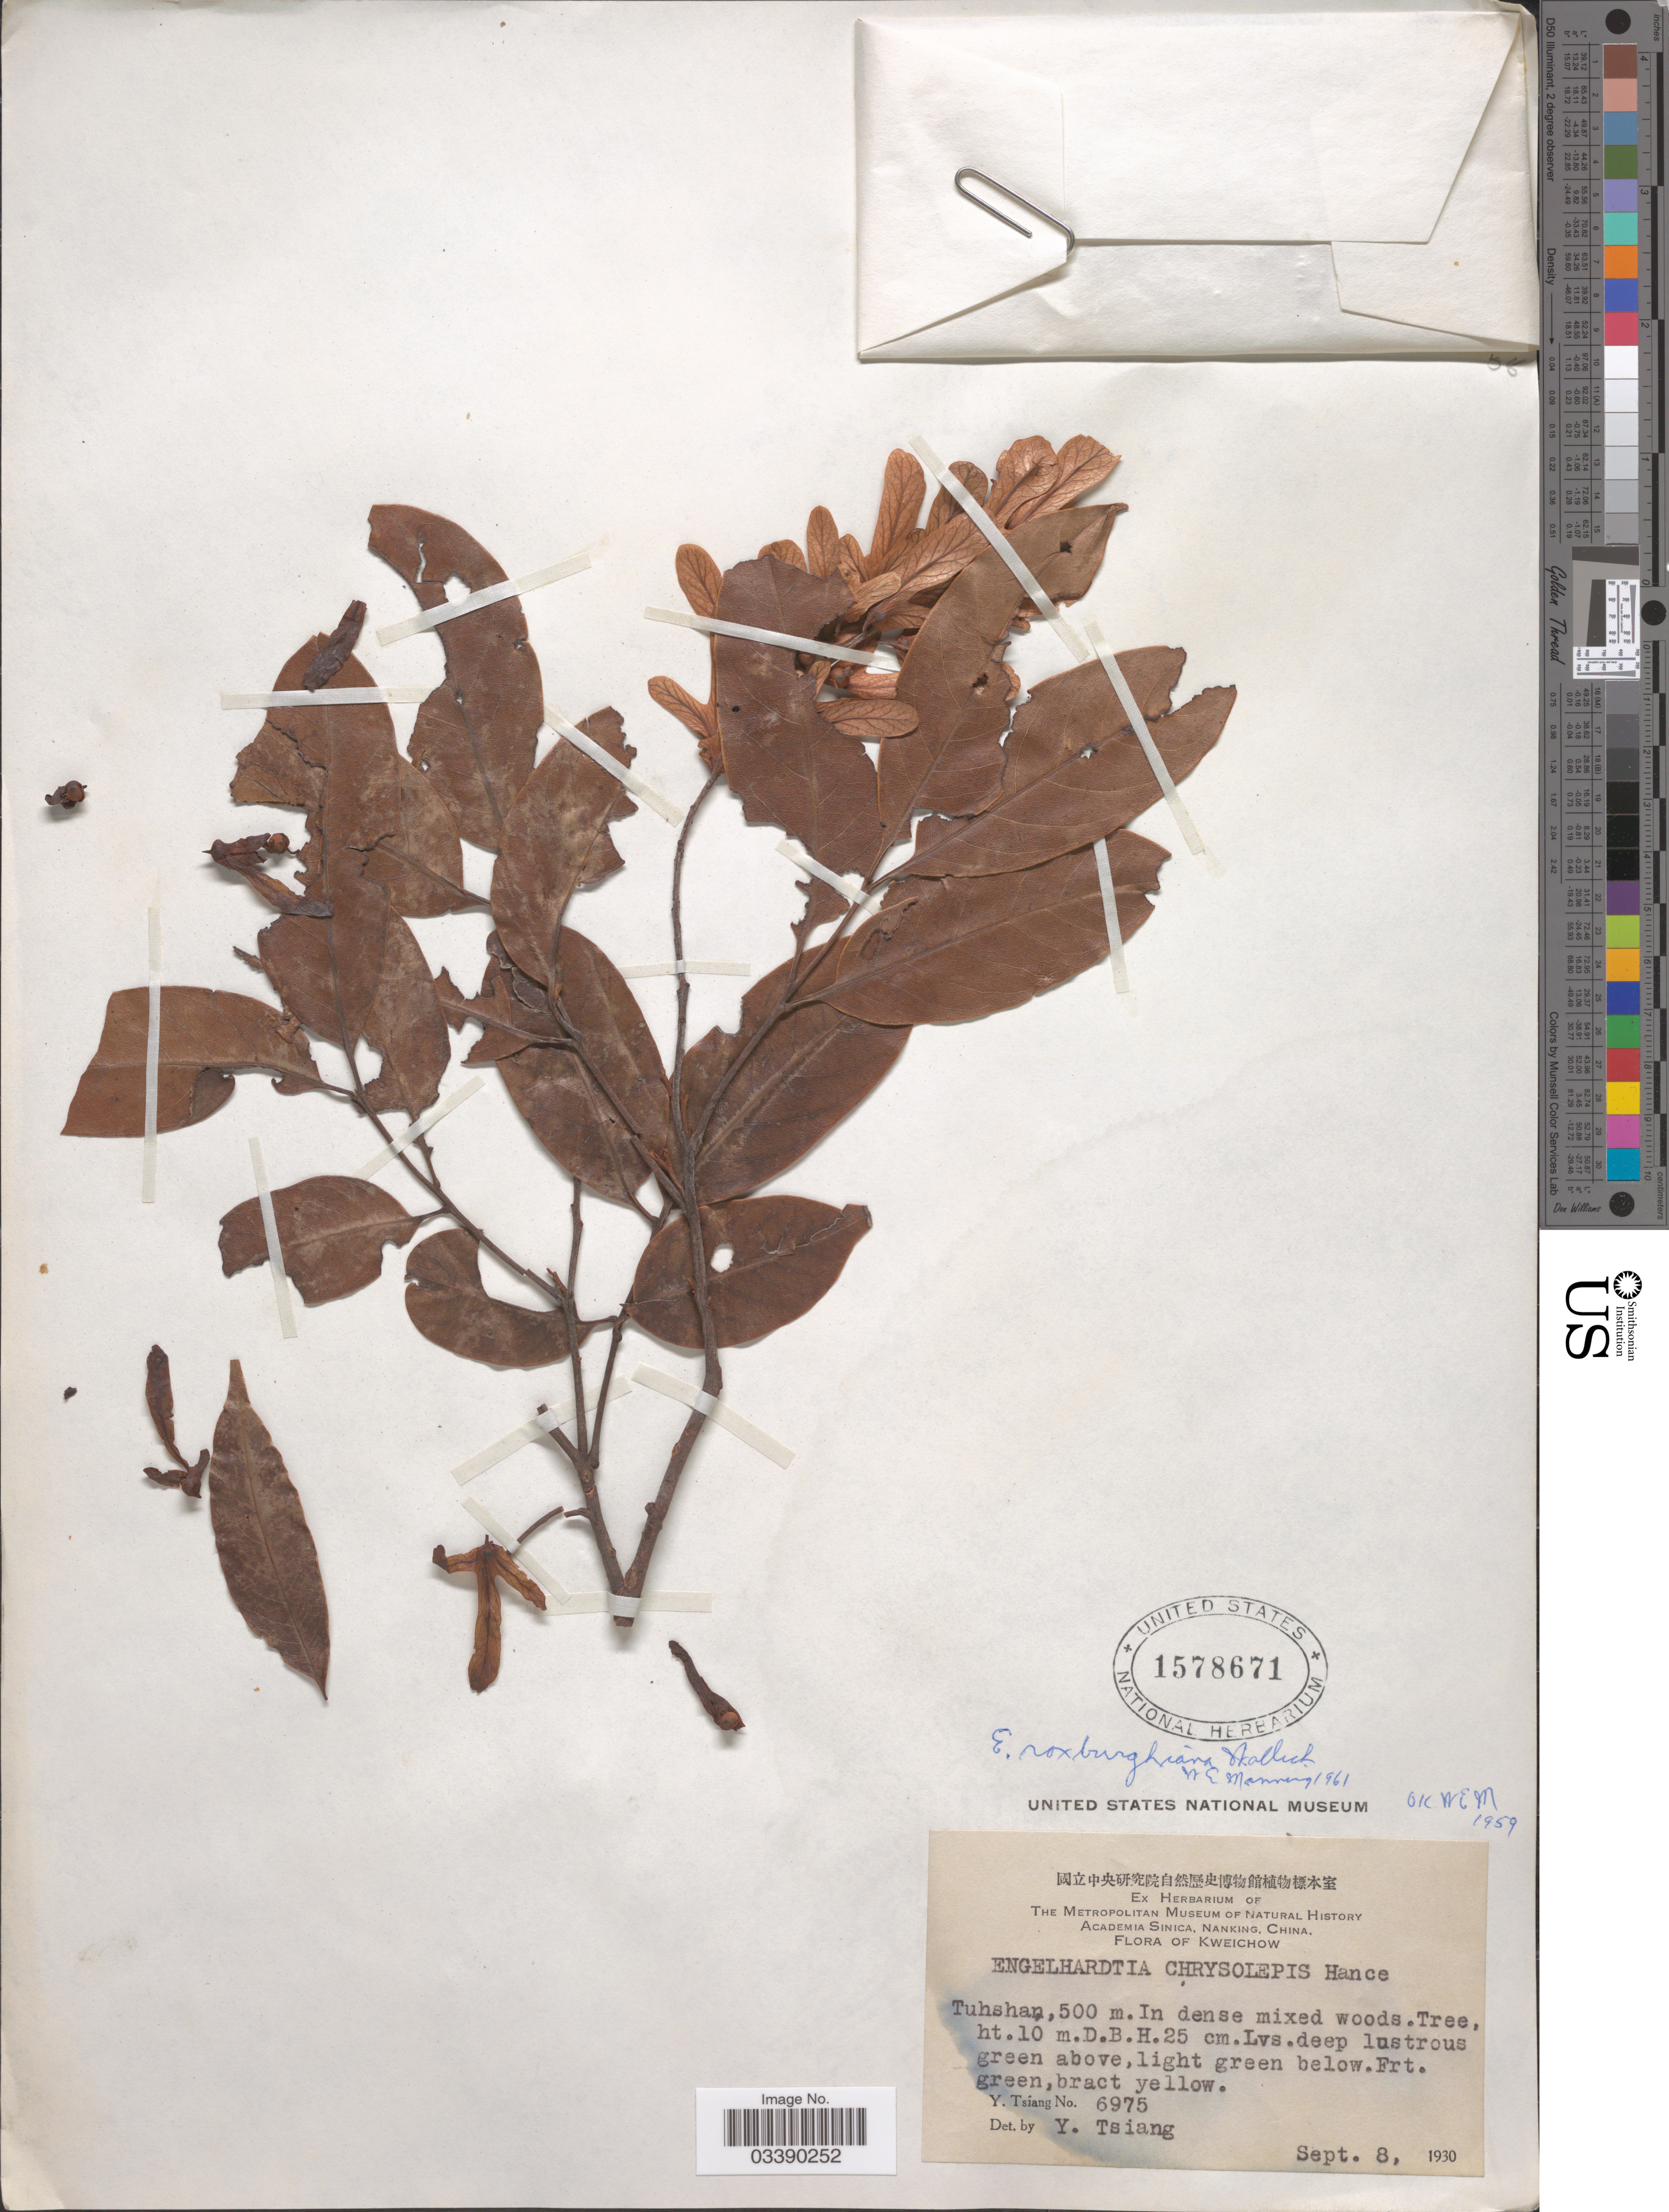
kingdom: Plantae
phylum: Tracheophyta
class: Magnoliopsida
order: Fagales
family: Juglandaceae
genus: Engelhardia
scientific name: Engelhardia roxburghiana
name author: Lindl.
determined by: Strong, M. T., (US), Smithsonian Institution - National Museum of Natural History (UNITED STATES)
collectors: Y. Tsiang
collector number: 6975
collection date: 1930-09-08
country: China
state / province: Guizhou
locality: Kweichow, Tuhshan.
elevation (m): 500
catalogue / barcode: US 1578671